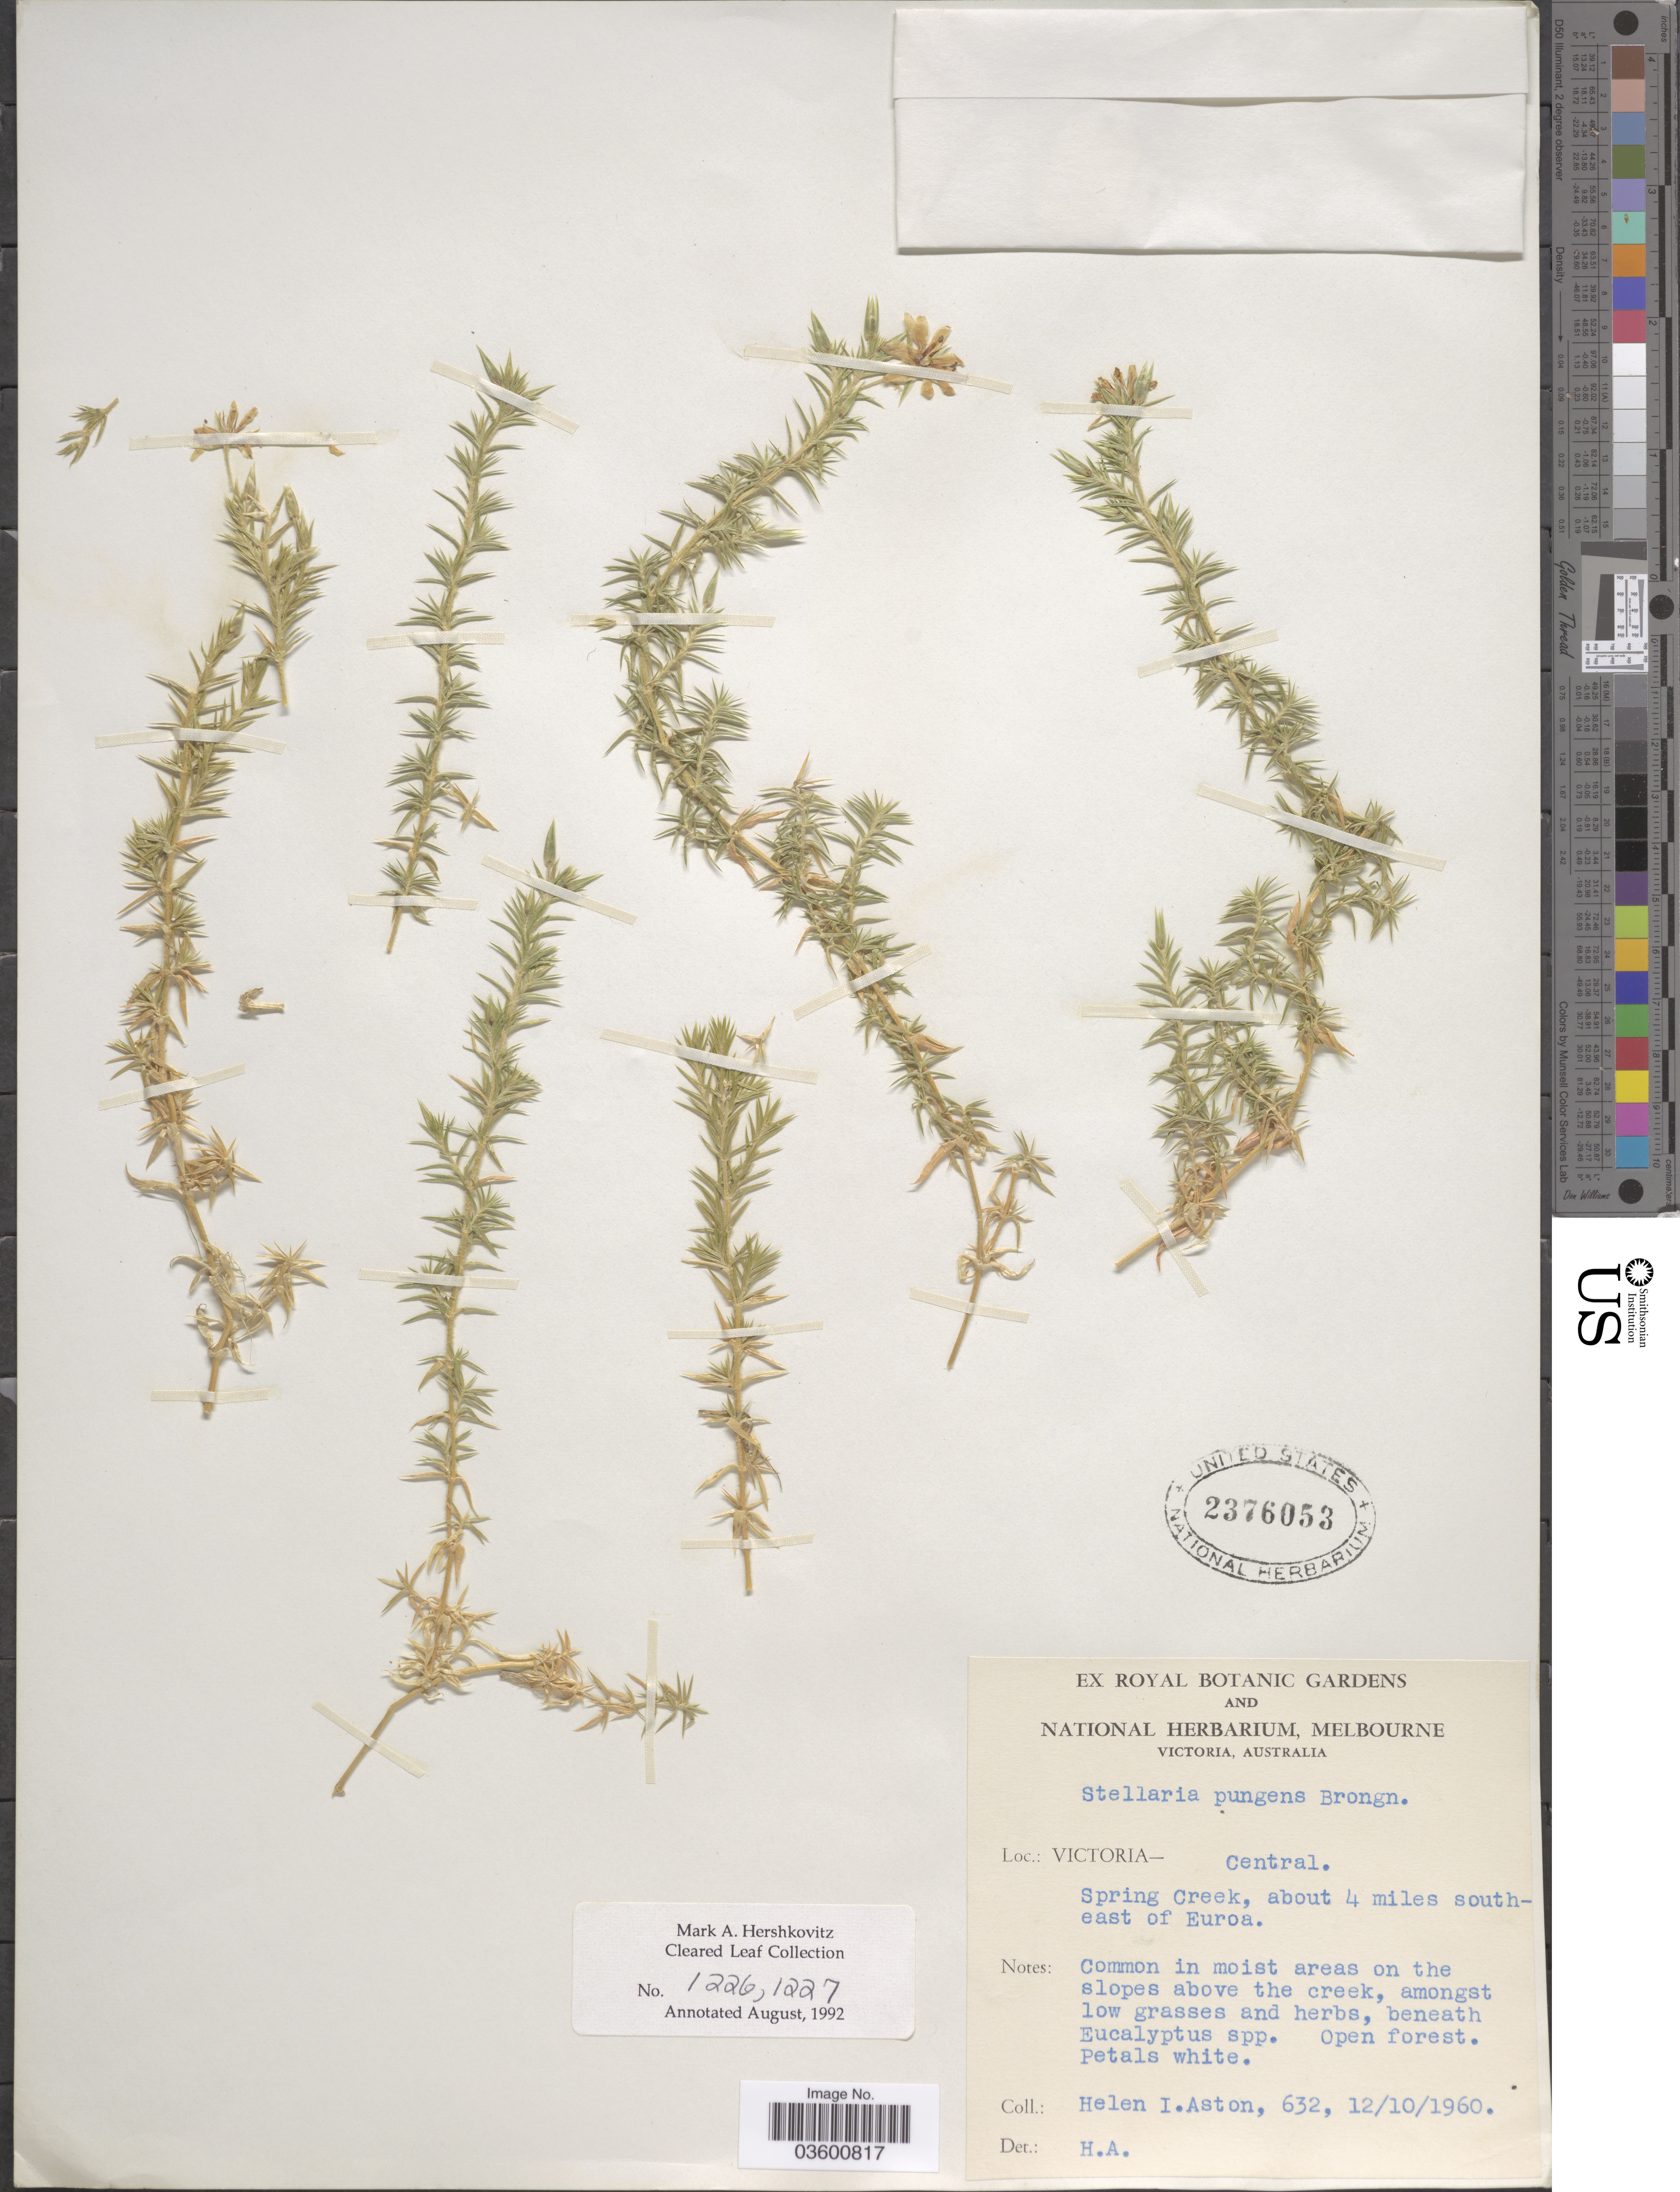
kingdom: Plantae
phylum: Tracheophyta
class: Magnoliopsida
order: Caryophyllales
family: Caryophyllaceae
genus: Stellaria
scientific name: Stellaria pungens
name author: Brongn.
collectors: H. I. Aston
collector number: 632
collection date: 1960-10-12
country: Australia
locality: Victoria- Central. Spring Creek, about 4 miles south-east of Euroa.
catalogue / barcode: US 2376053